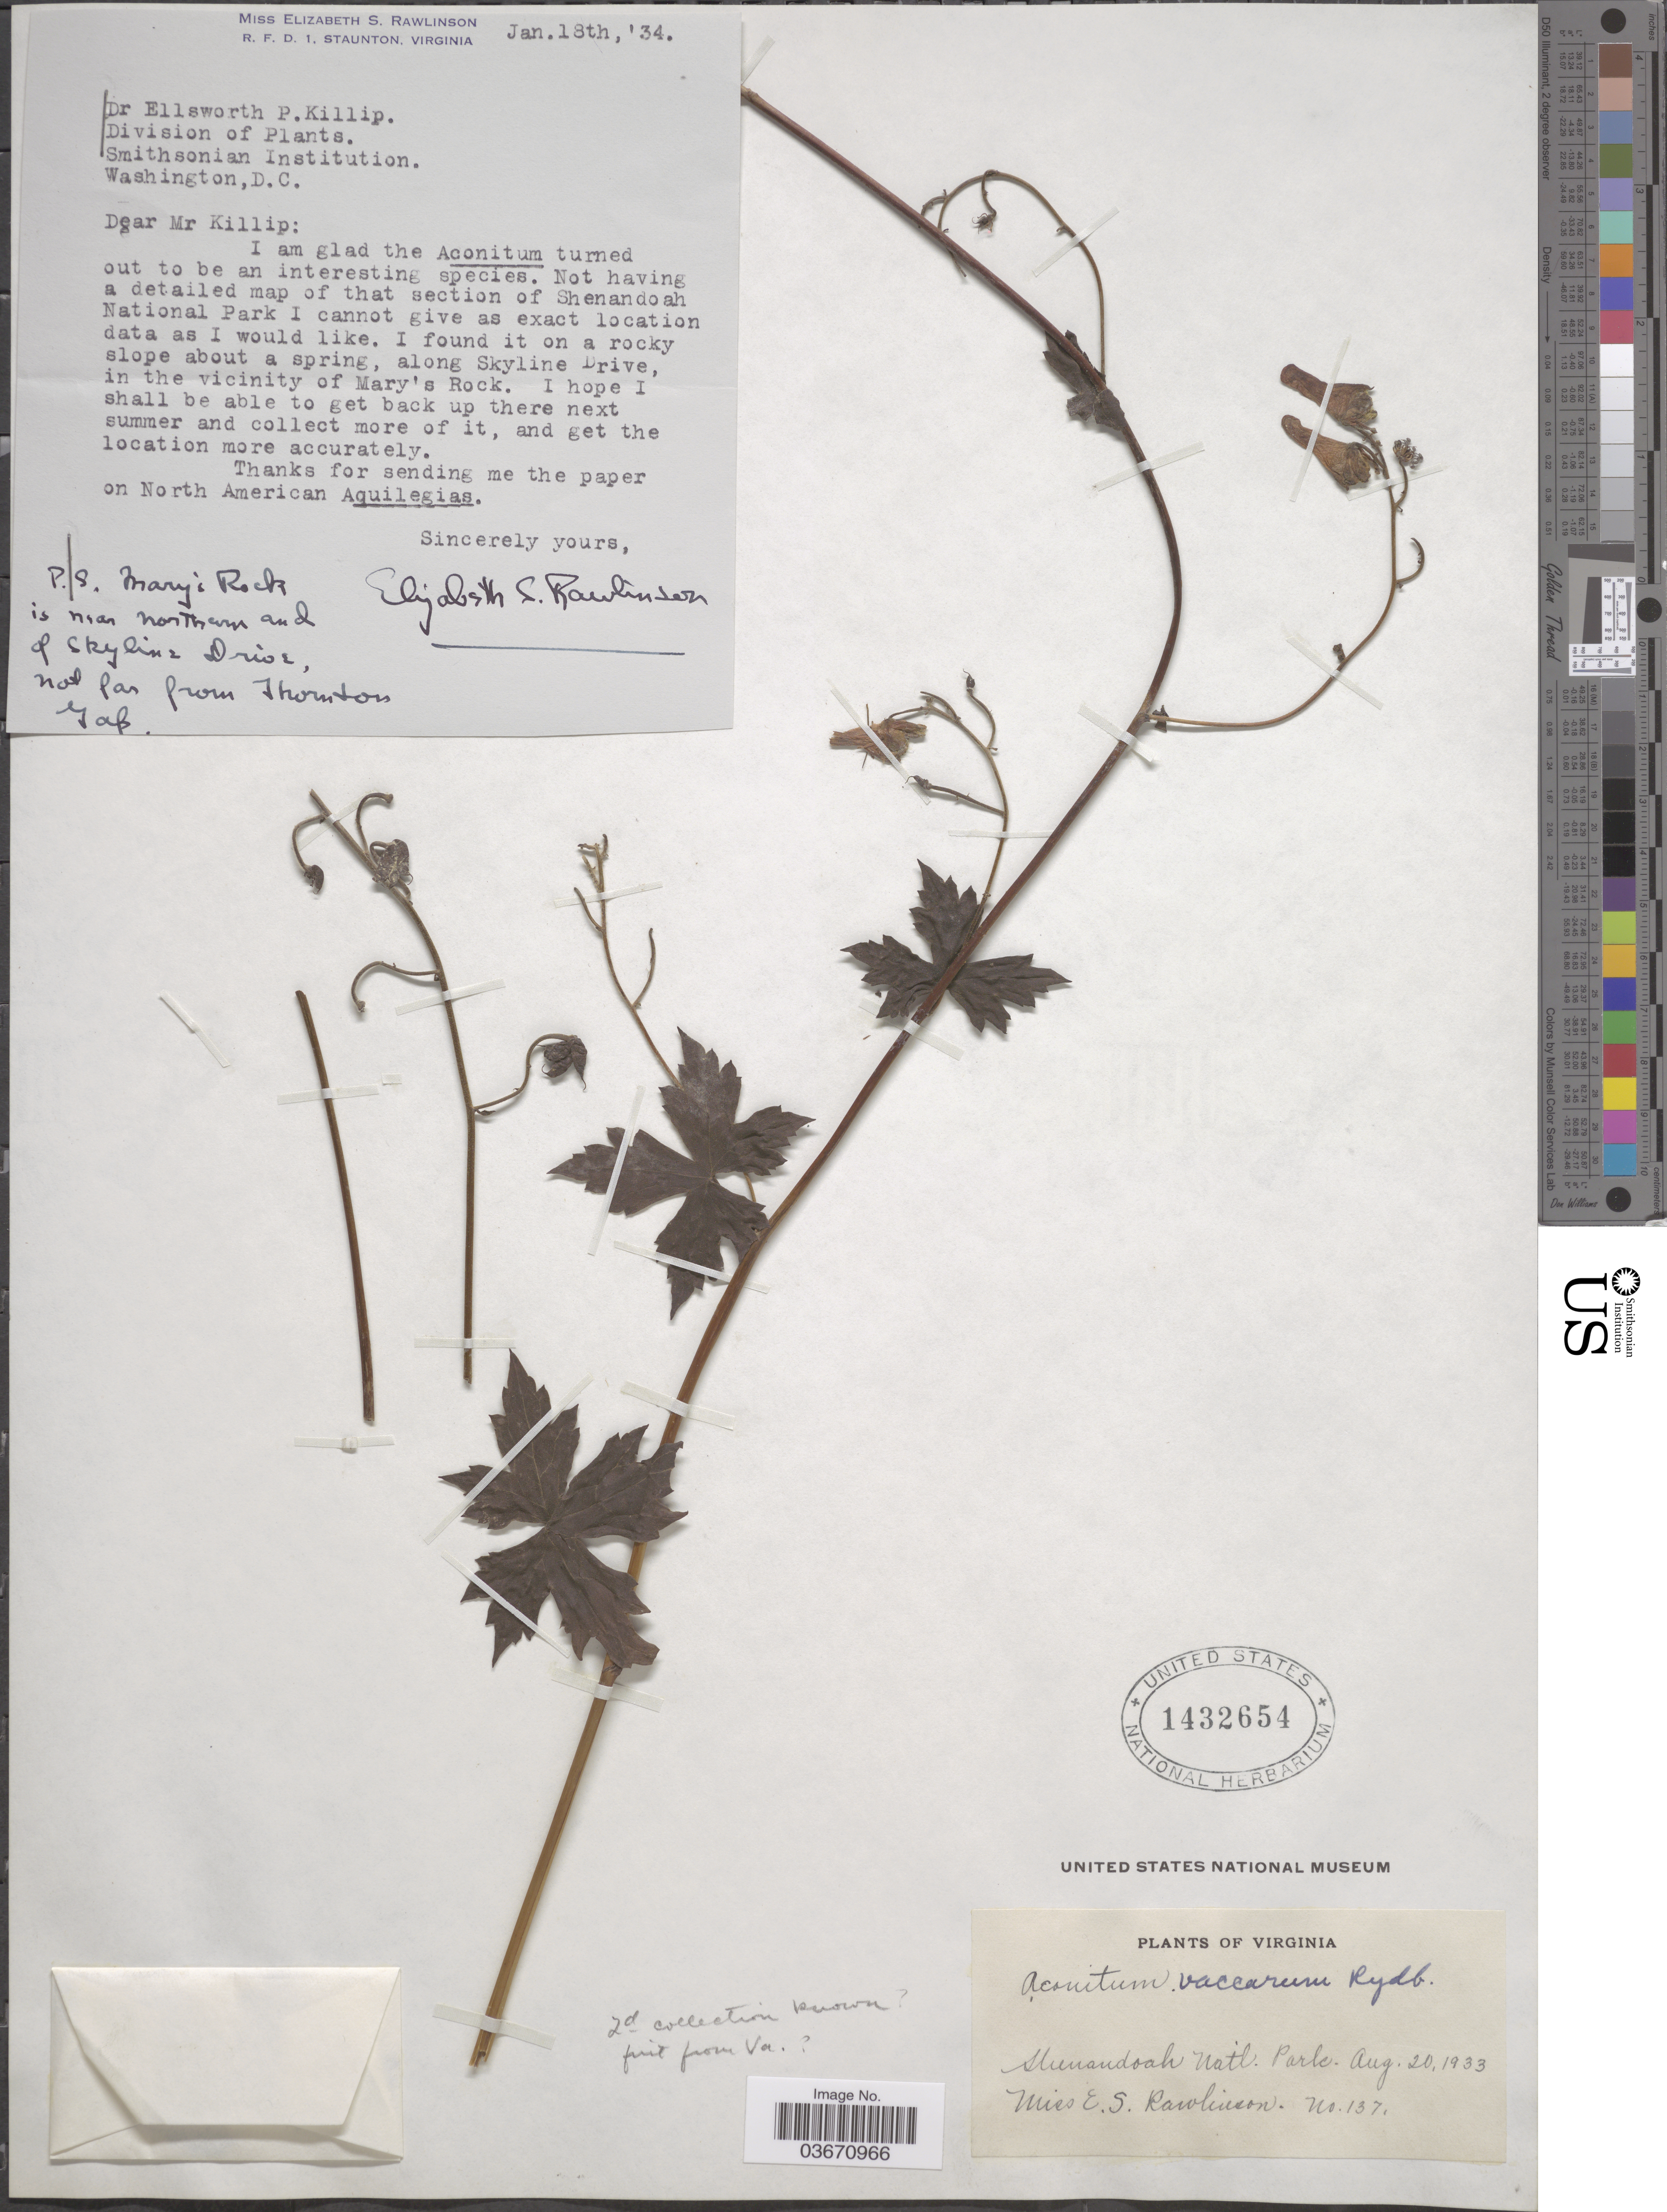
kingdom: Plantae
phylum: Tracheophyta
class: Magnoliopsida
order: Ranunculales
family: Ranunculaceae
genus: Aconitum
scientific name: Aconitum vaccarum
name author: Rydb.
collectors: E. S. Rawlinson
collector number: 137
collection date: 1933-08-20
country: United States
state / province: Virginia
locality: Shenandoah Natl. Park.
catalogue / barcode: US 1432654